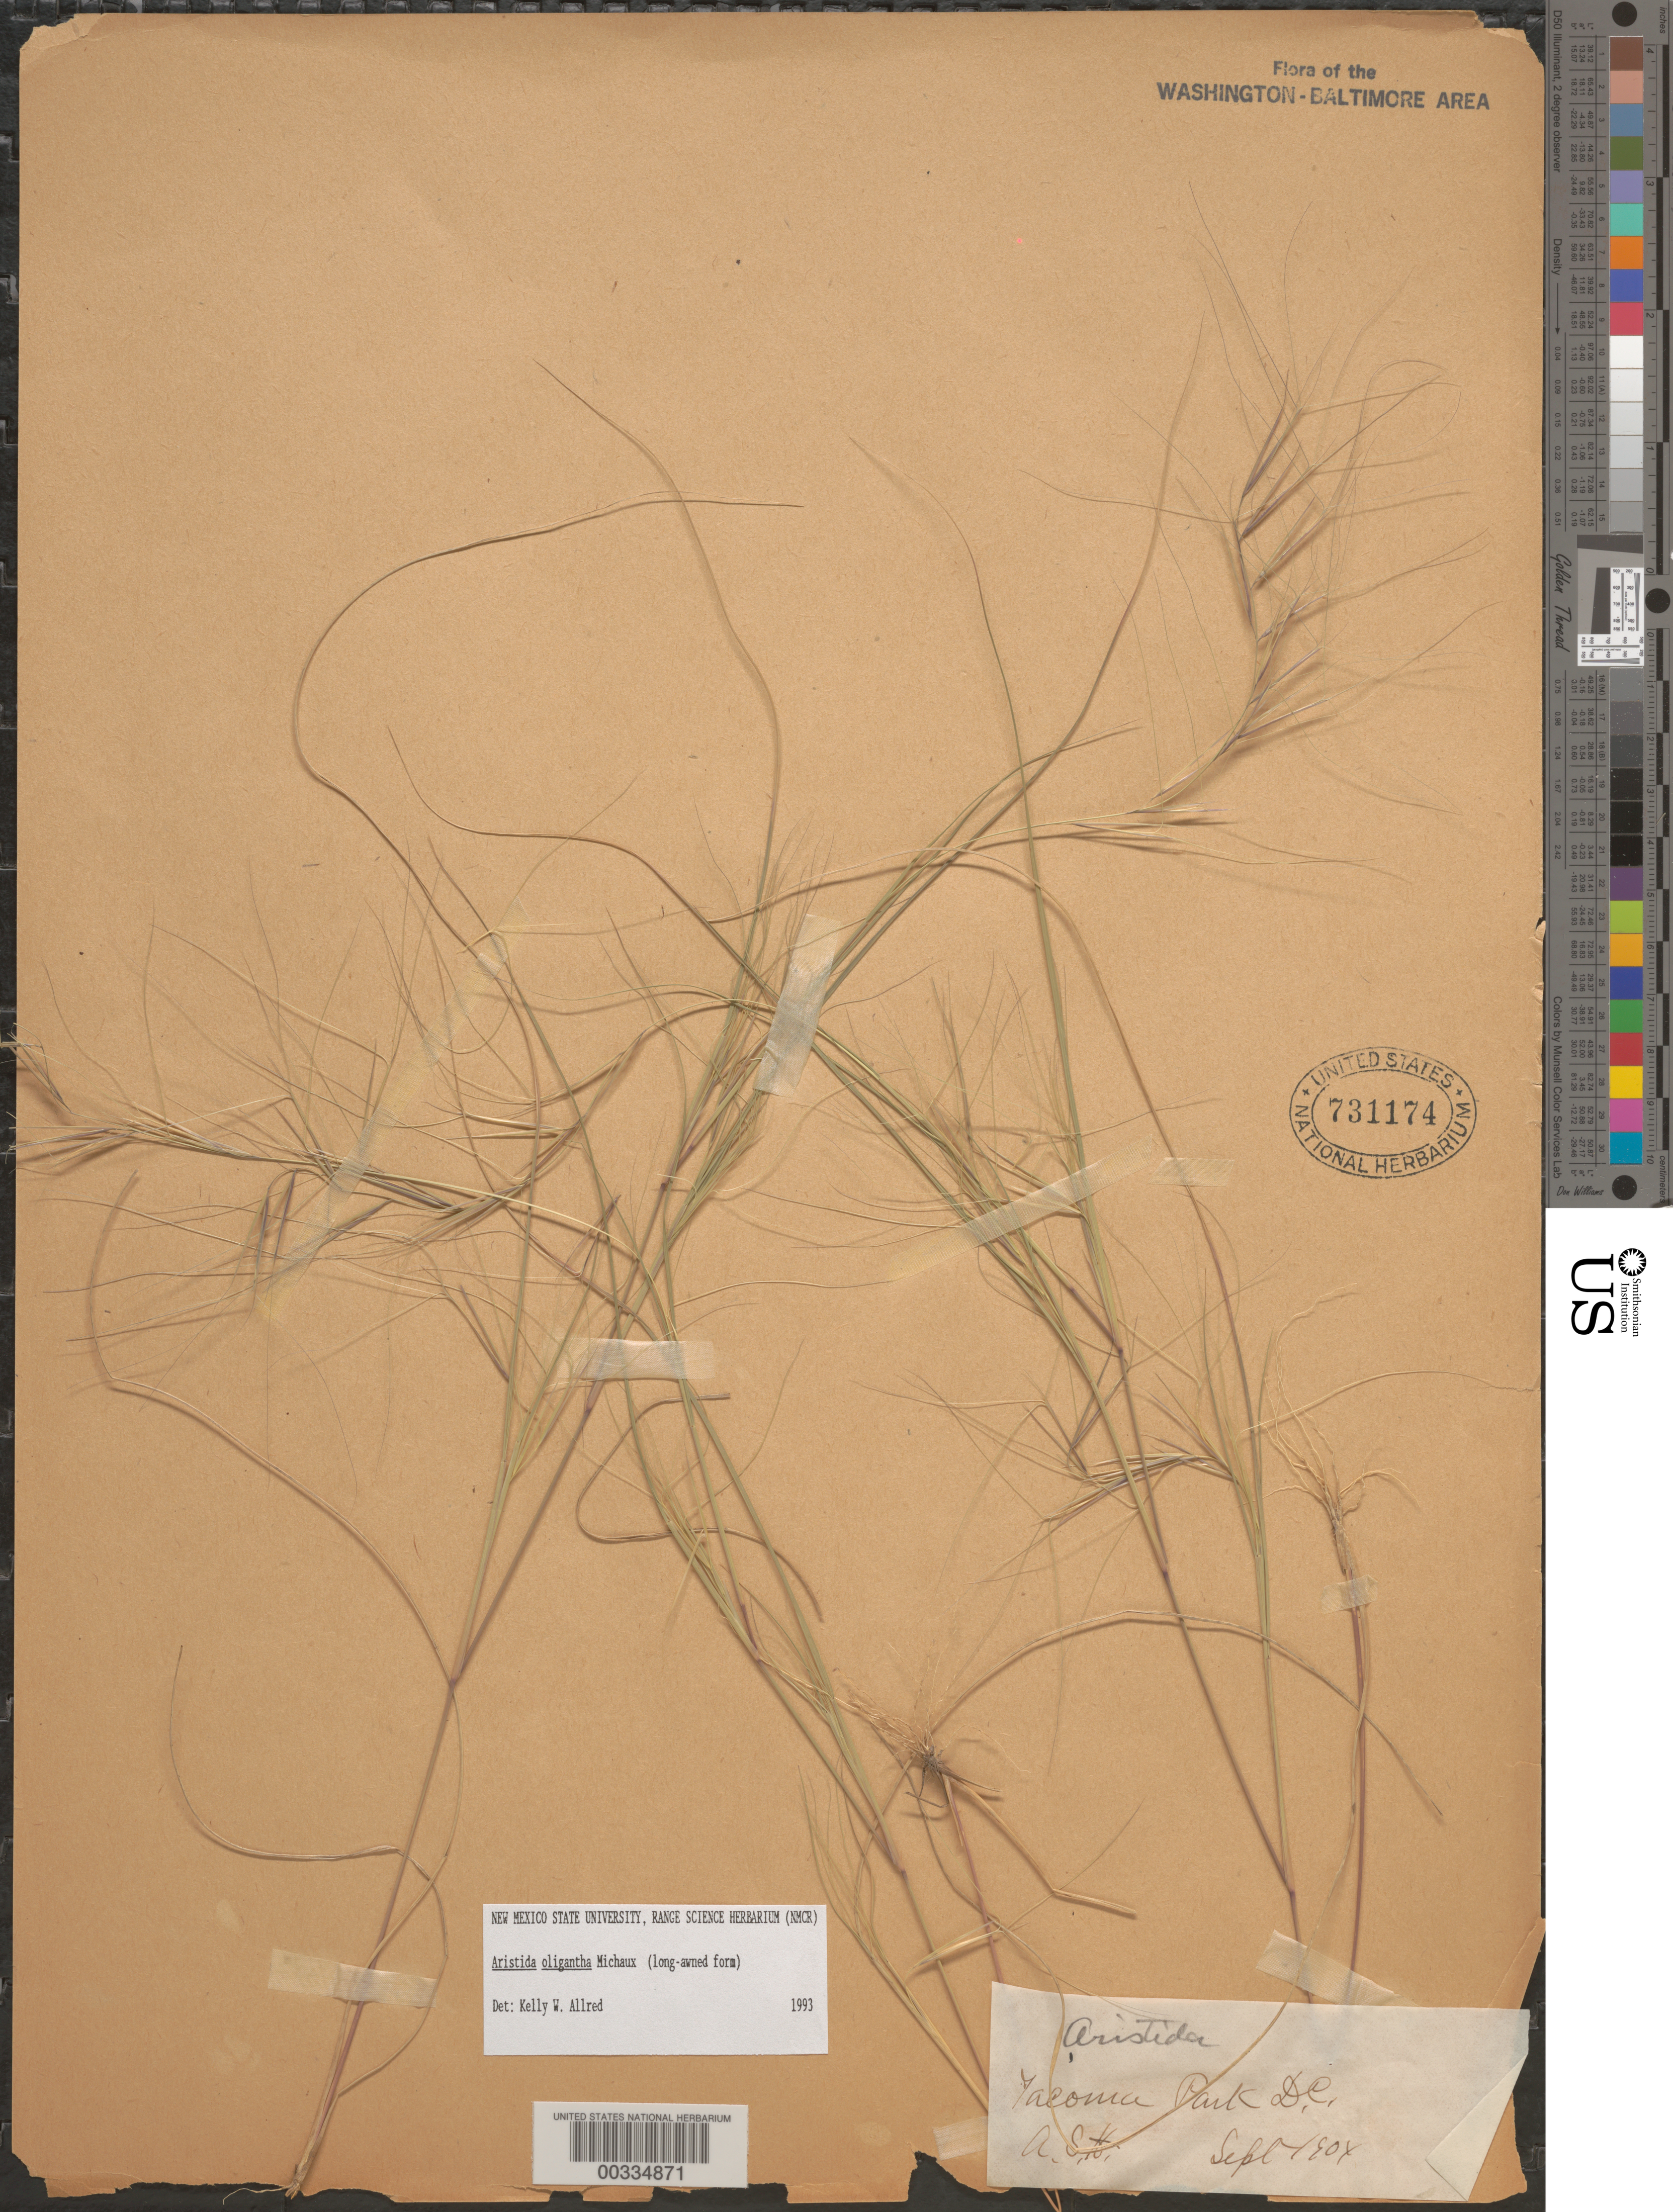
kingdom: Plantae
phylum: Tracheophyta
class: Liliopsida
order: Poales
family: Poaceae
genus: Aristida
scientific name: Aristida oligantha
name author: Michx.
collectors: A. S. Hitchcock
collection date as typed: Sep 1904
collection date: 1904-09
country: United States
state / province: District of Columbia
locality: Tacoma Park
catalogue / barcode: US 731174